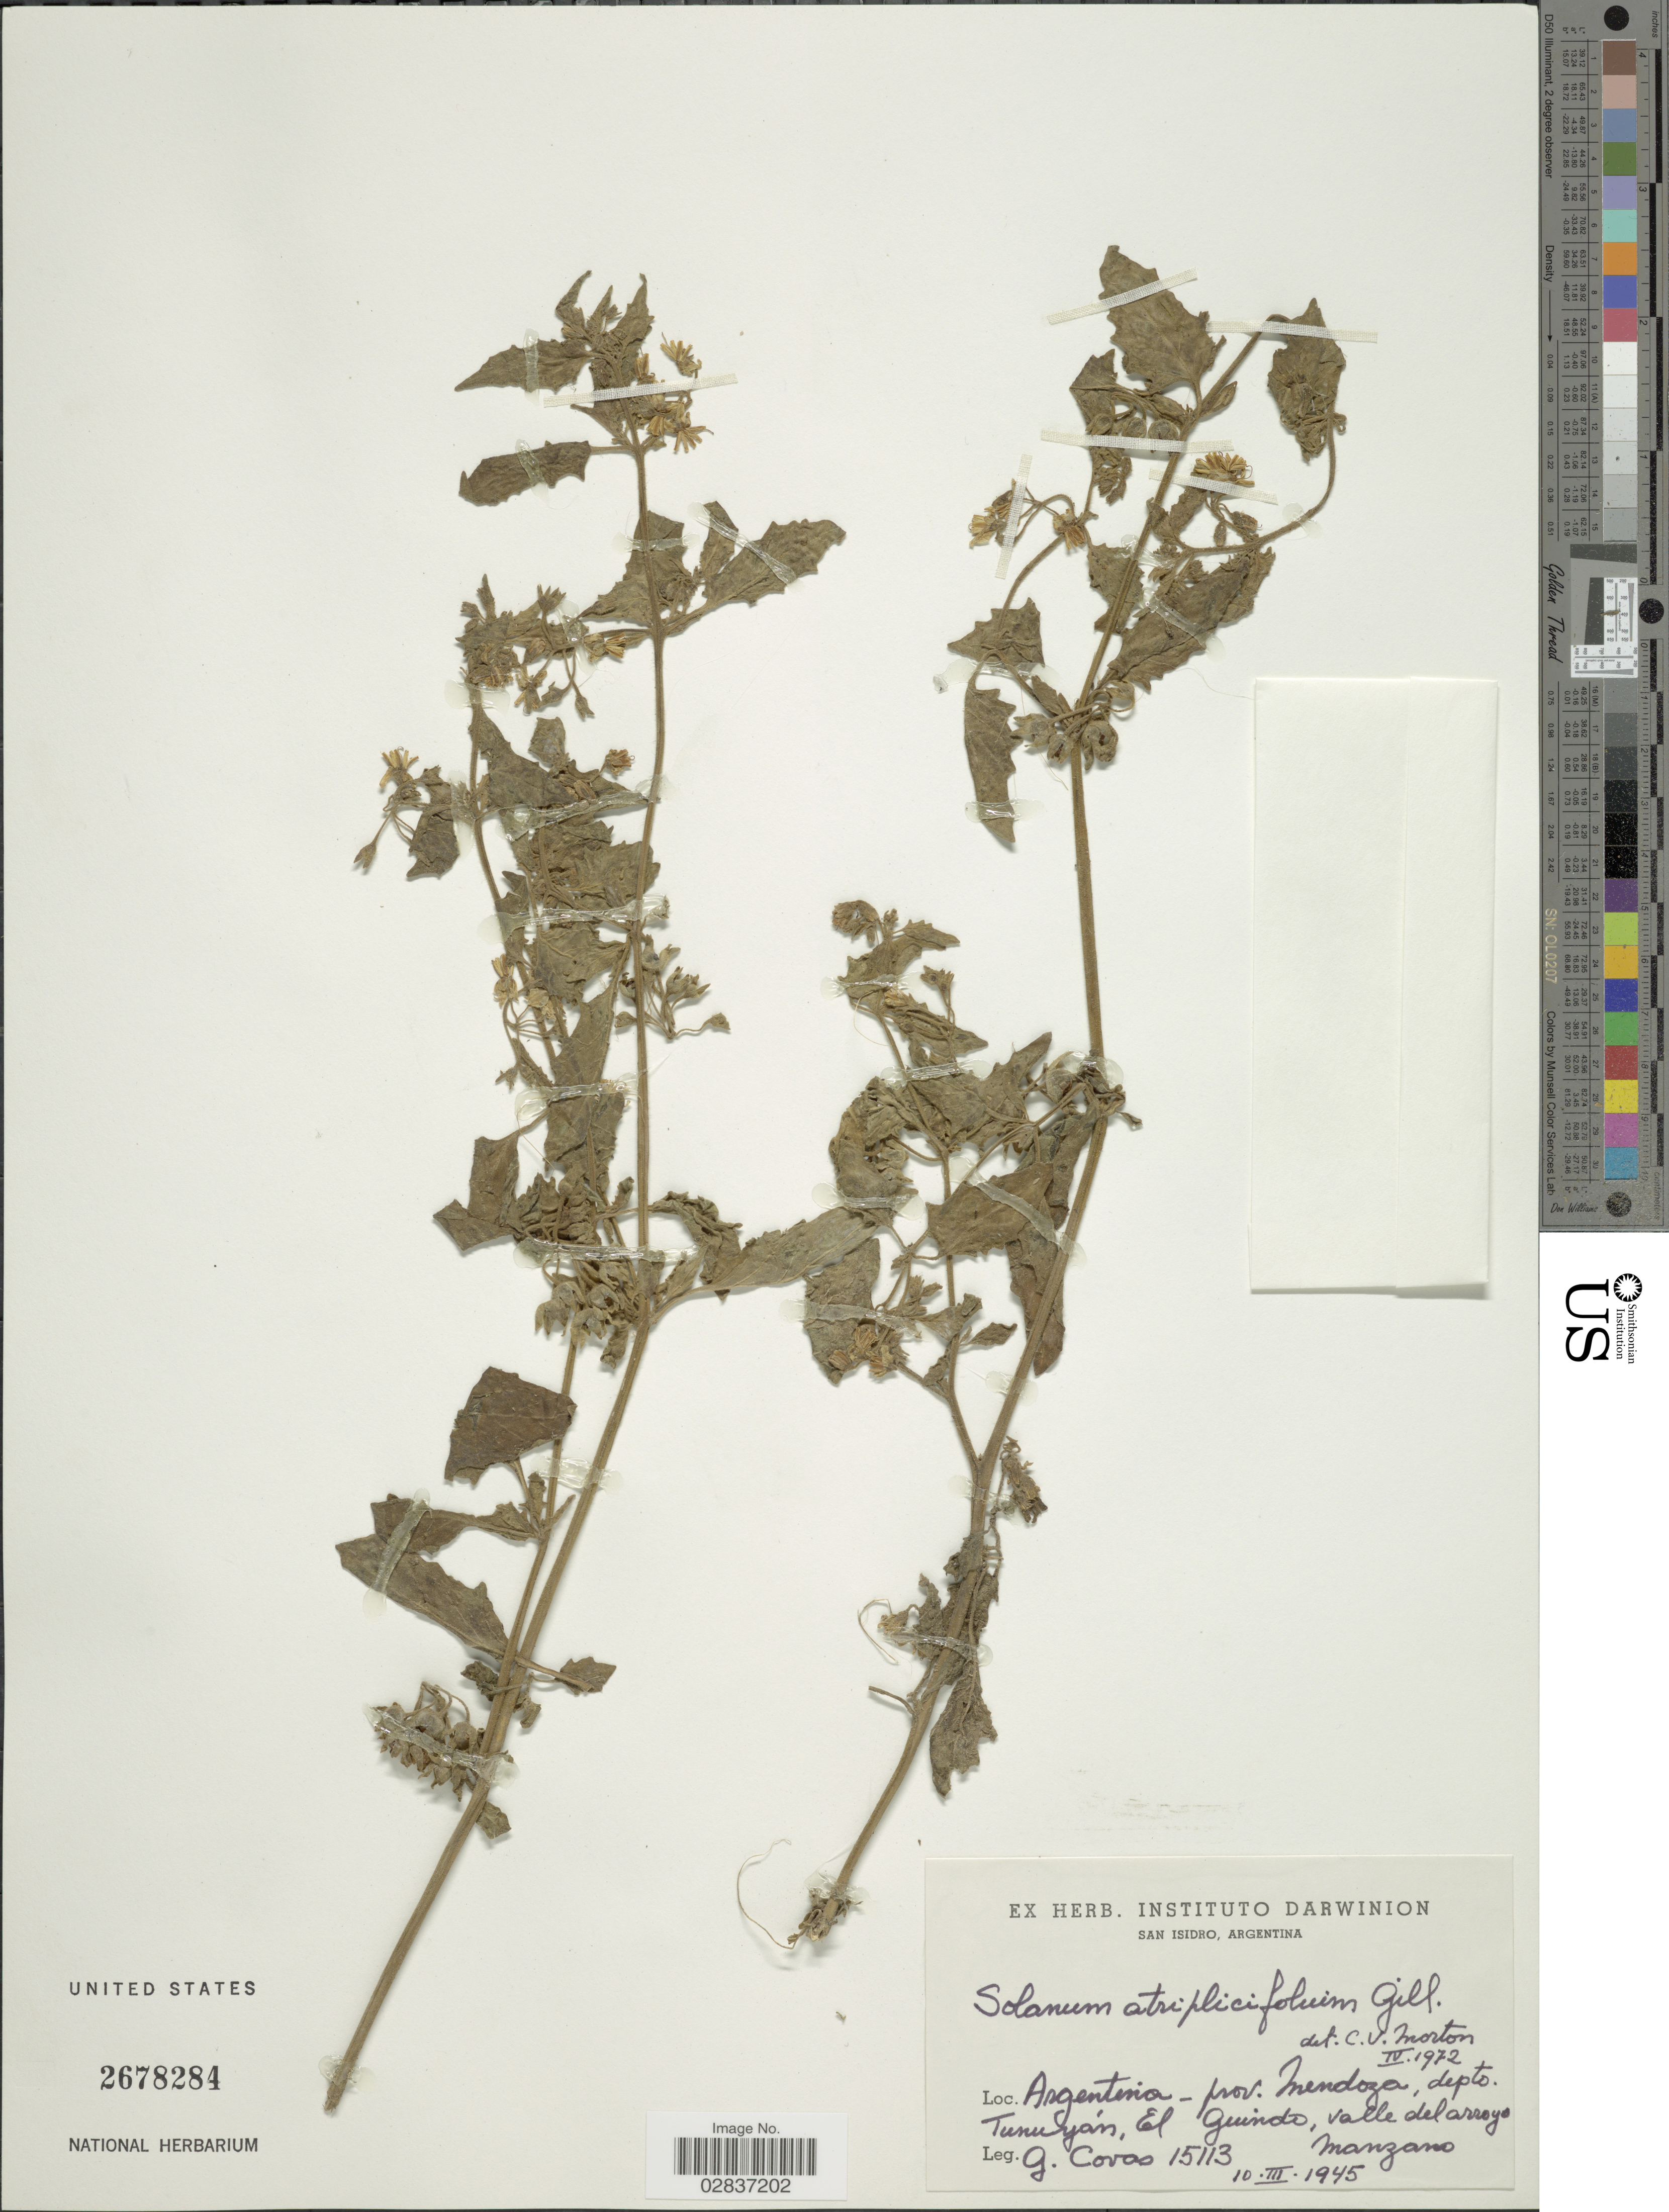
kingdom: Plantae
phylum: Tracheophyta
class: Magnoliopsida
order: Solanales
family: Solanaceae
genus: Solanum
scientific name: Solanum atriplicifolium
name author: Gillies ex Nees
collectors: G. Covas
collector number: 15113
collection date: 1945-03-10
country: Argentina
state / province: Mendoza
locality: Prov. Mendoza, depto. Tunuyán, El Guindo, valle del arroyo manzano.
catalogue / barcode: US 2678284